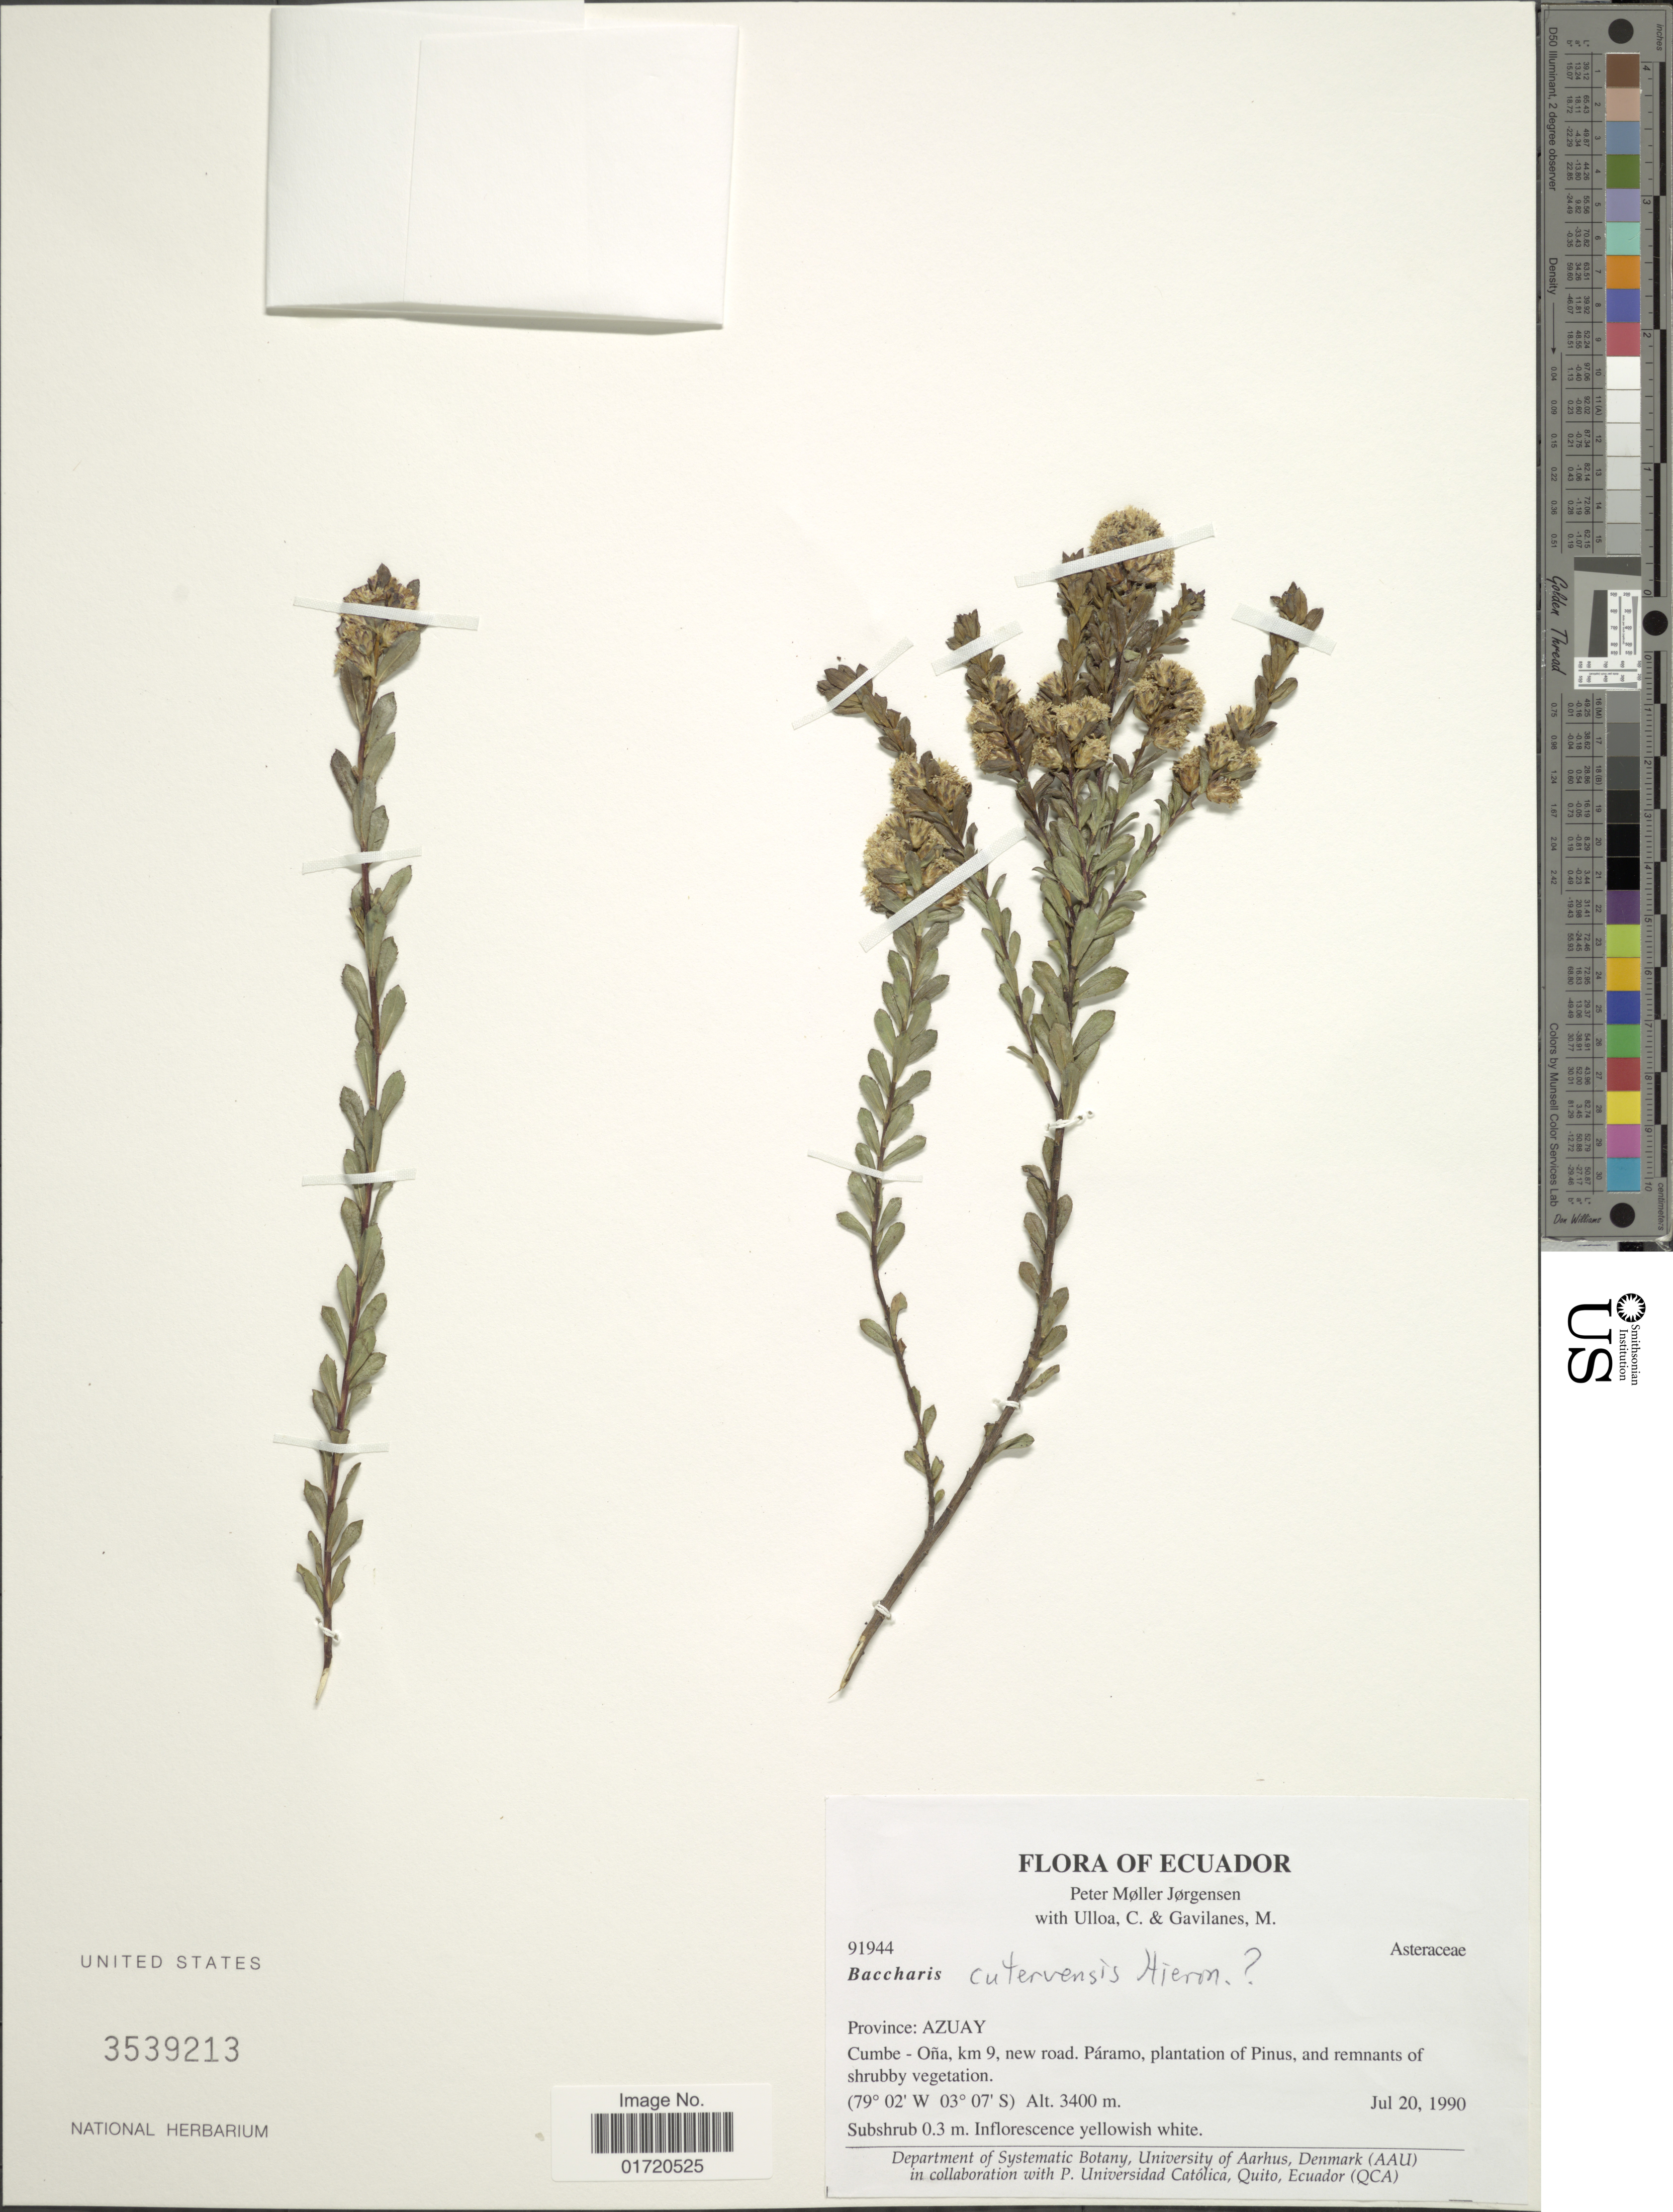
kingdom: Plantae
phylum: Tracheophyta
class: Magnoliopsida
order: Asterales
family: Asteraceae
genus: Baccharis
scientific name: Baccharis cutervensis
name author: Hieron.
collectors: P. M. Jørgensen, C. Ulloa & M. Gavilanes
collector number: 91944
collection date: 1990-07-20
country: Ecuador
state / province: Azuay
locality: Cumbe - Oña, km 9, new road Páramo, plantation of Pinus.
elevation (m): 3400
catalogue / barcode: US 3539213